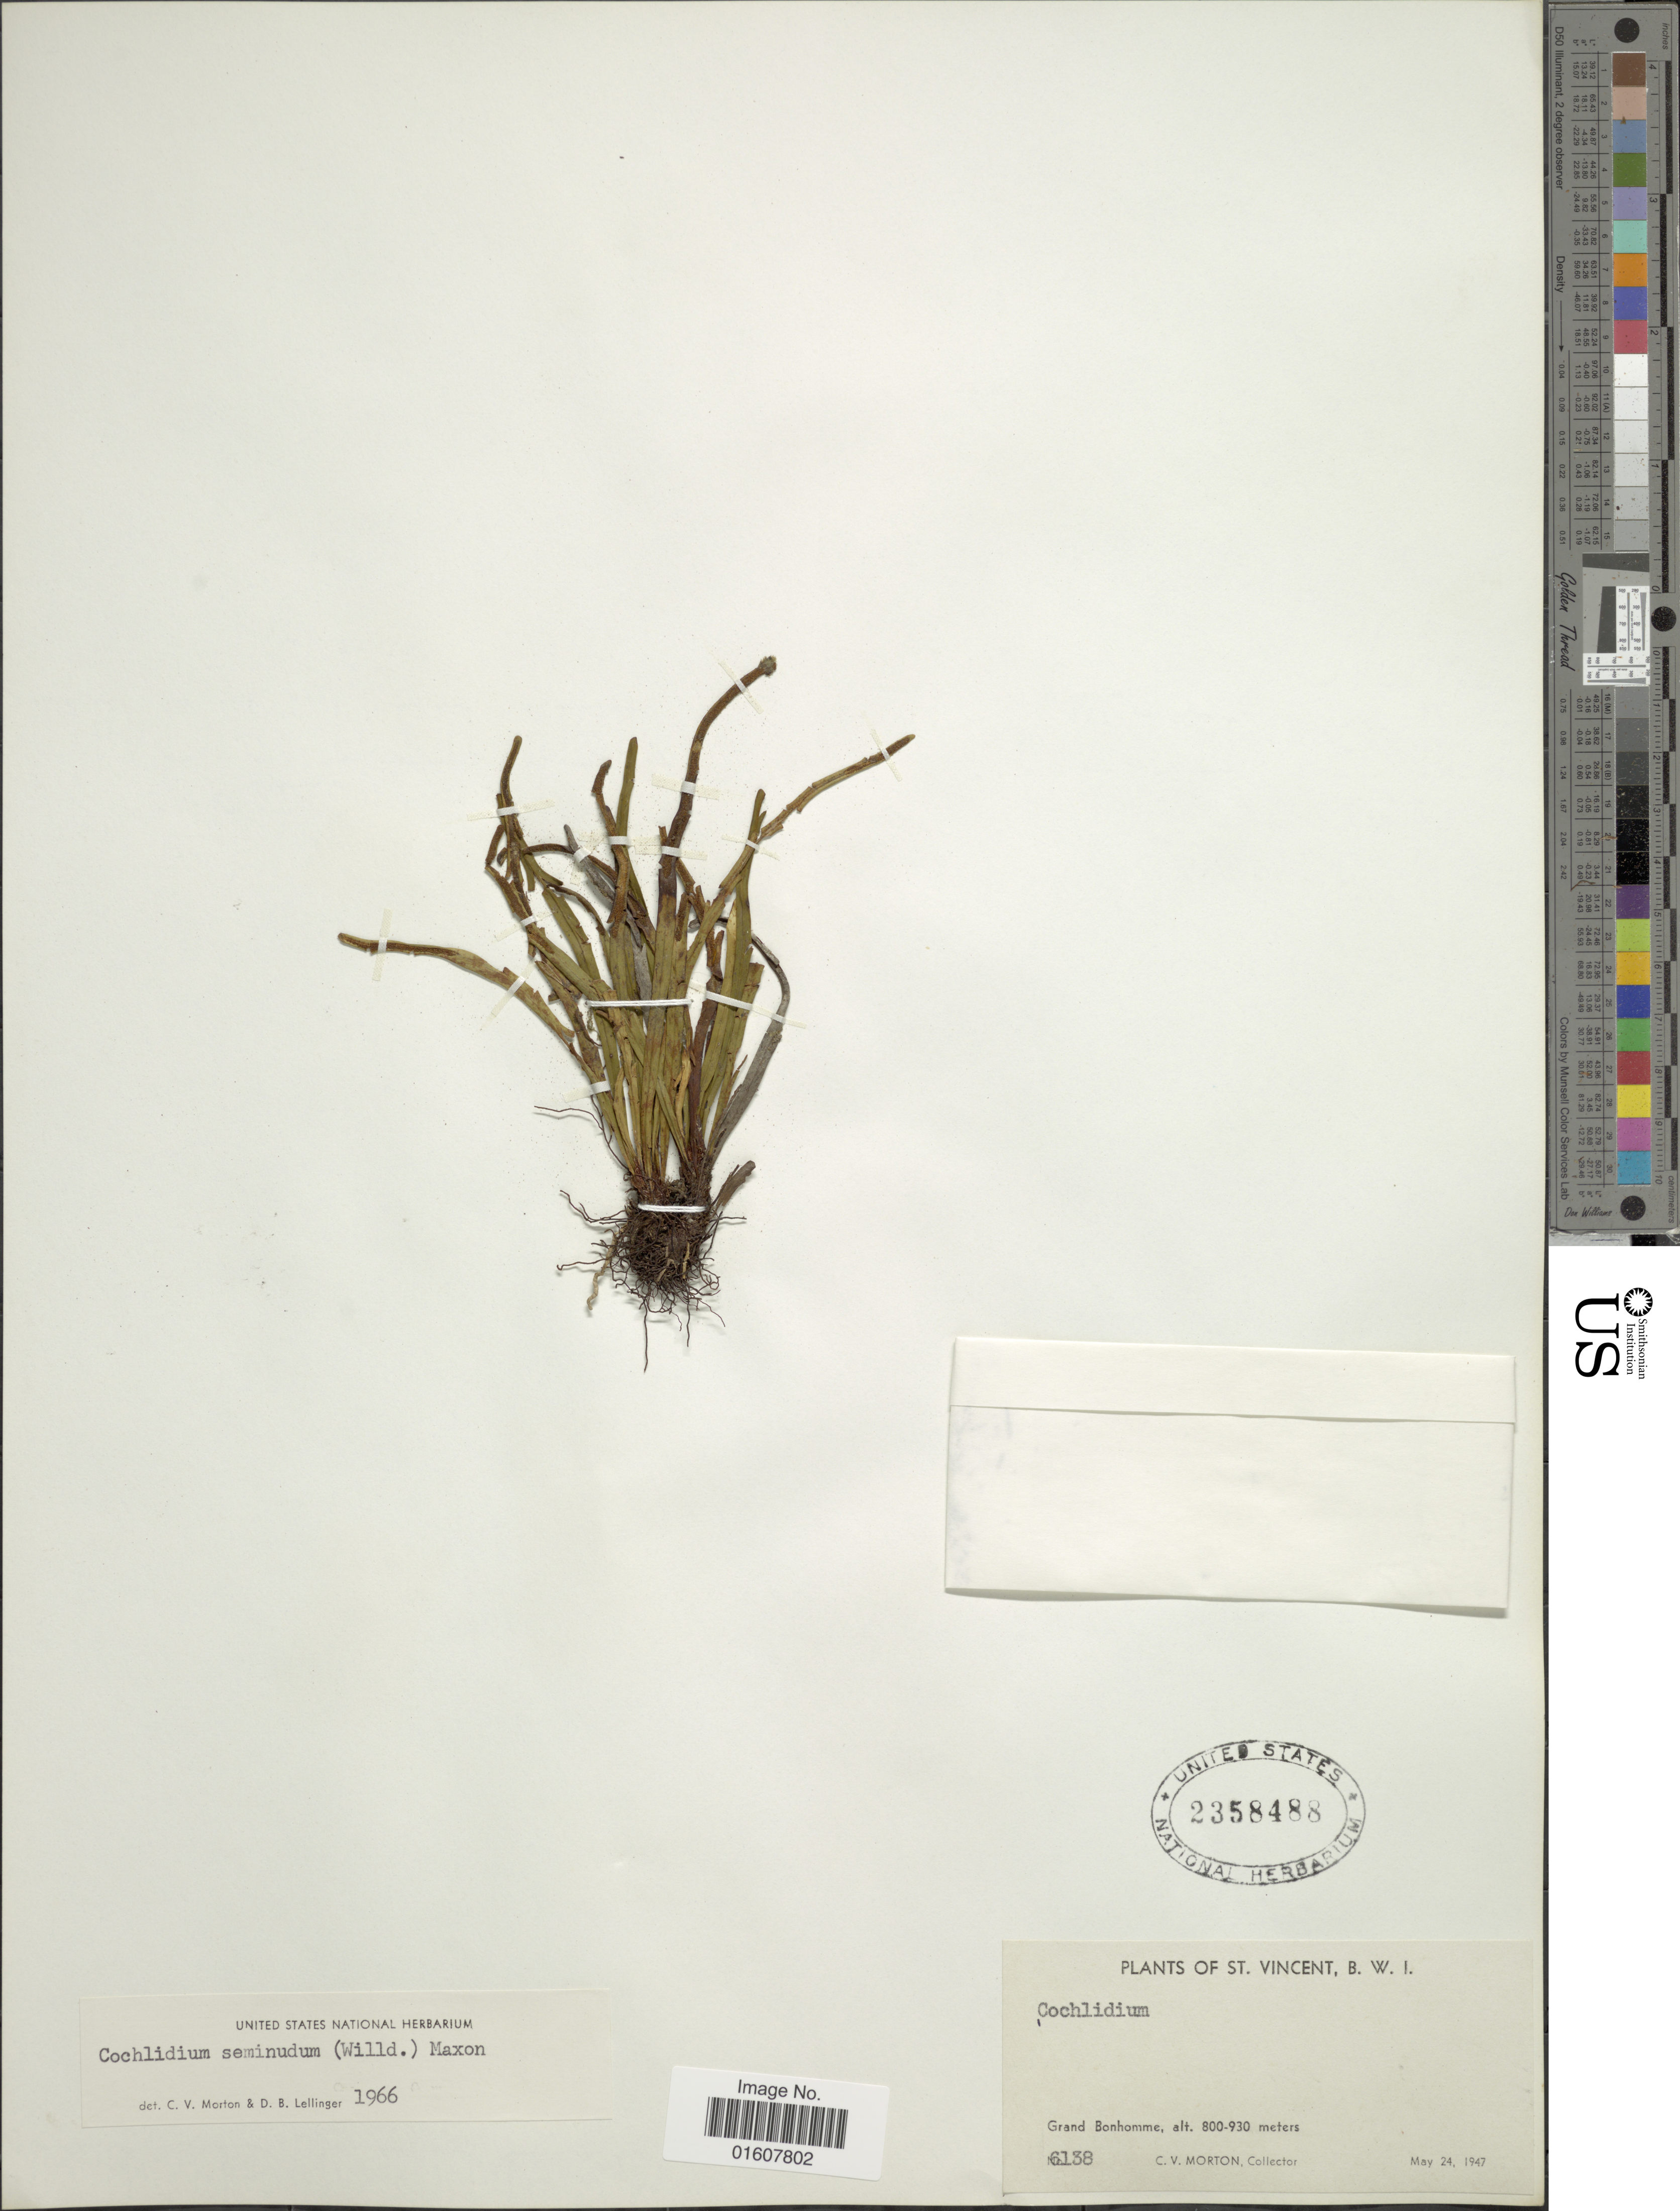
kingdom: Plantae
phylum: Tracheophyta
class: Polypodiopsida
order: Polypodiales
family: Polypodiaceae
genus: Cochlidium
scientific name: Cochlidium seminudum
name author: (Willd.) Maxon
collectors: C. V. Morton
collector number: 6138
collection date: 1947-05-24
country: St. Vincent - Grenadines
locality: St. Vincent, B.W.I., Grand Bonhomme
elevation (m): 800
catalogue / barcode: US 2358488